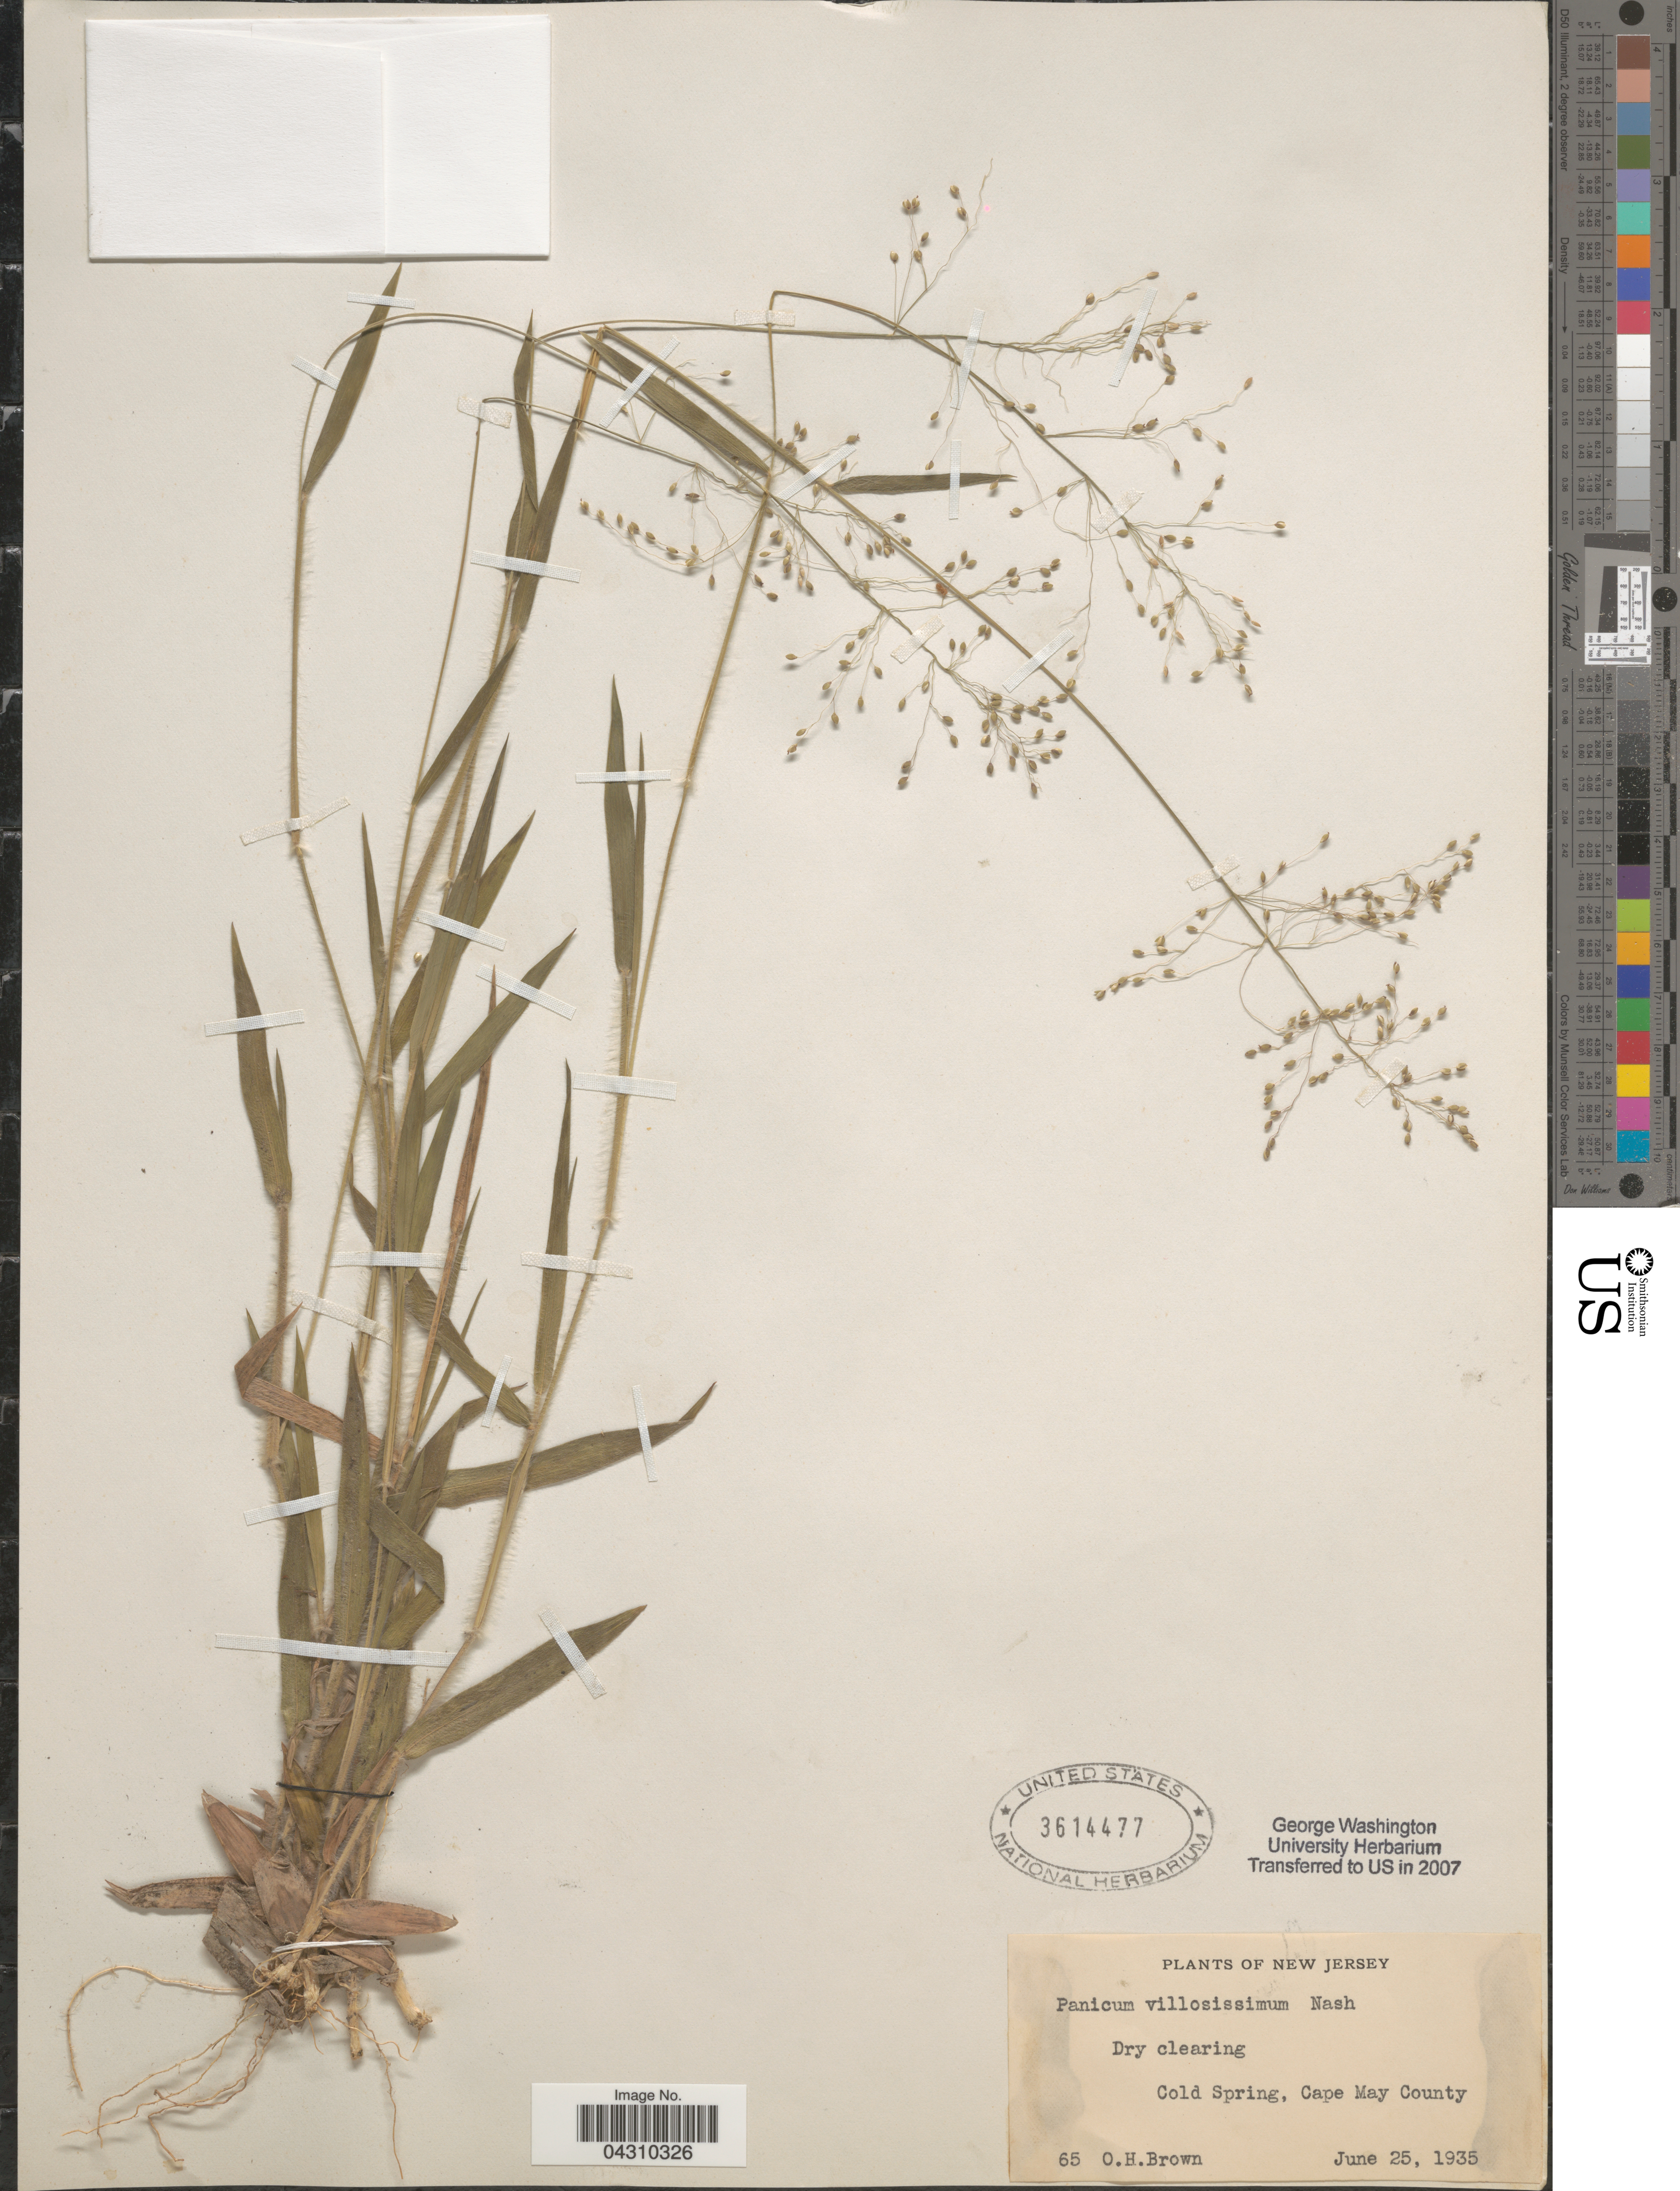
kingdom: Plantae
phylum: Tracheophyta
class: Liliopsida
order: Poales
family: Poaceae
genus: Dichanthelium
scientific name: Dichanthelium acuminatum var. acuminatum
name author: (Sw.) Gould & C.A. Clark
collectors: O. Brown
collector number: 65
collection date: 1935-06-25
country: United States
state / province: New Jersey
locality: Dry clearing, Cold Spring, Cape May County.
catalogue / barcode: US 3614477